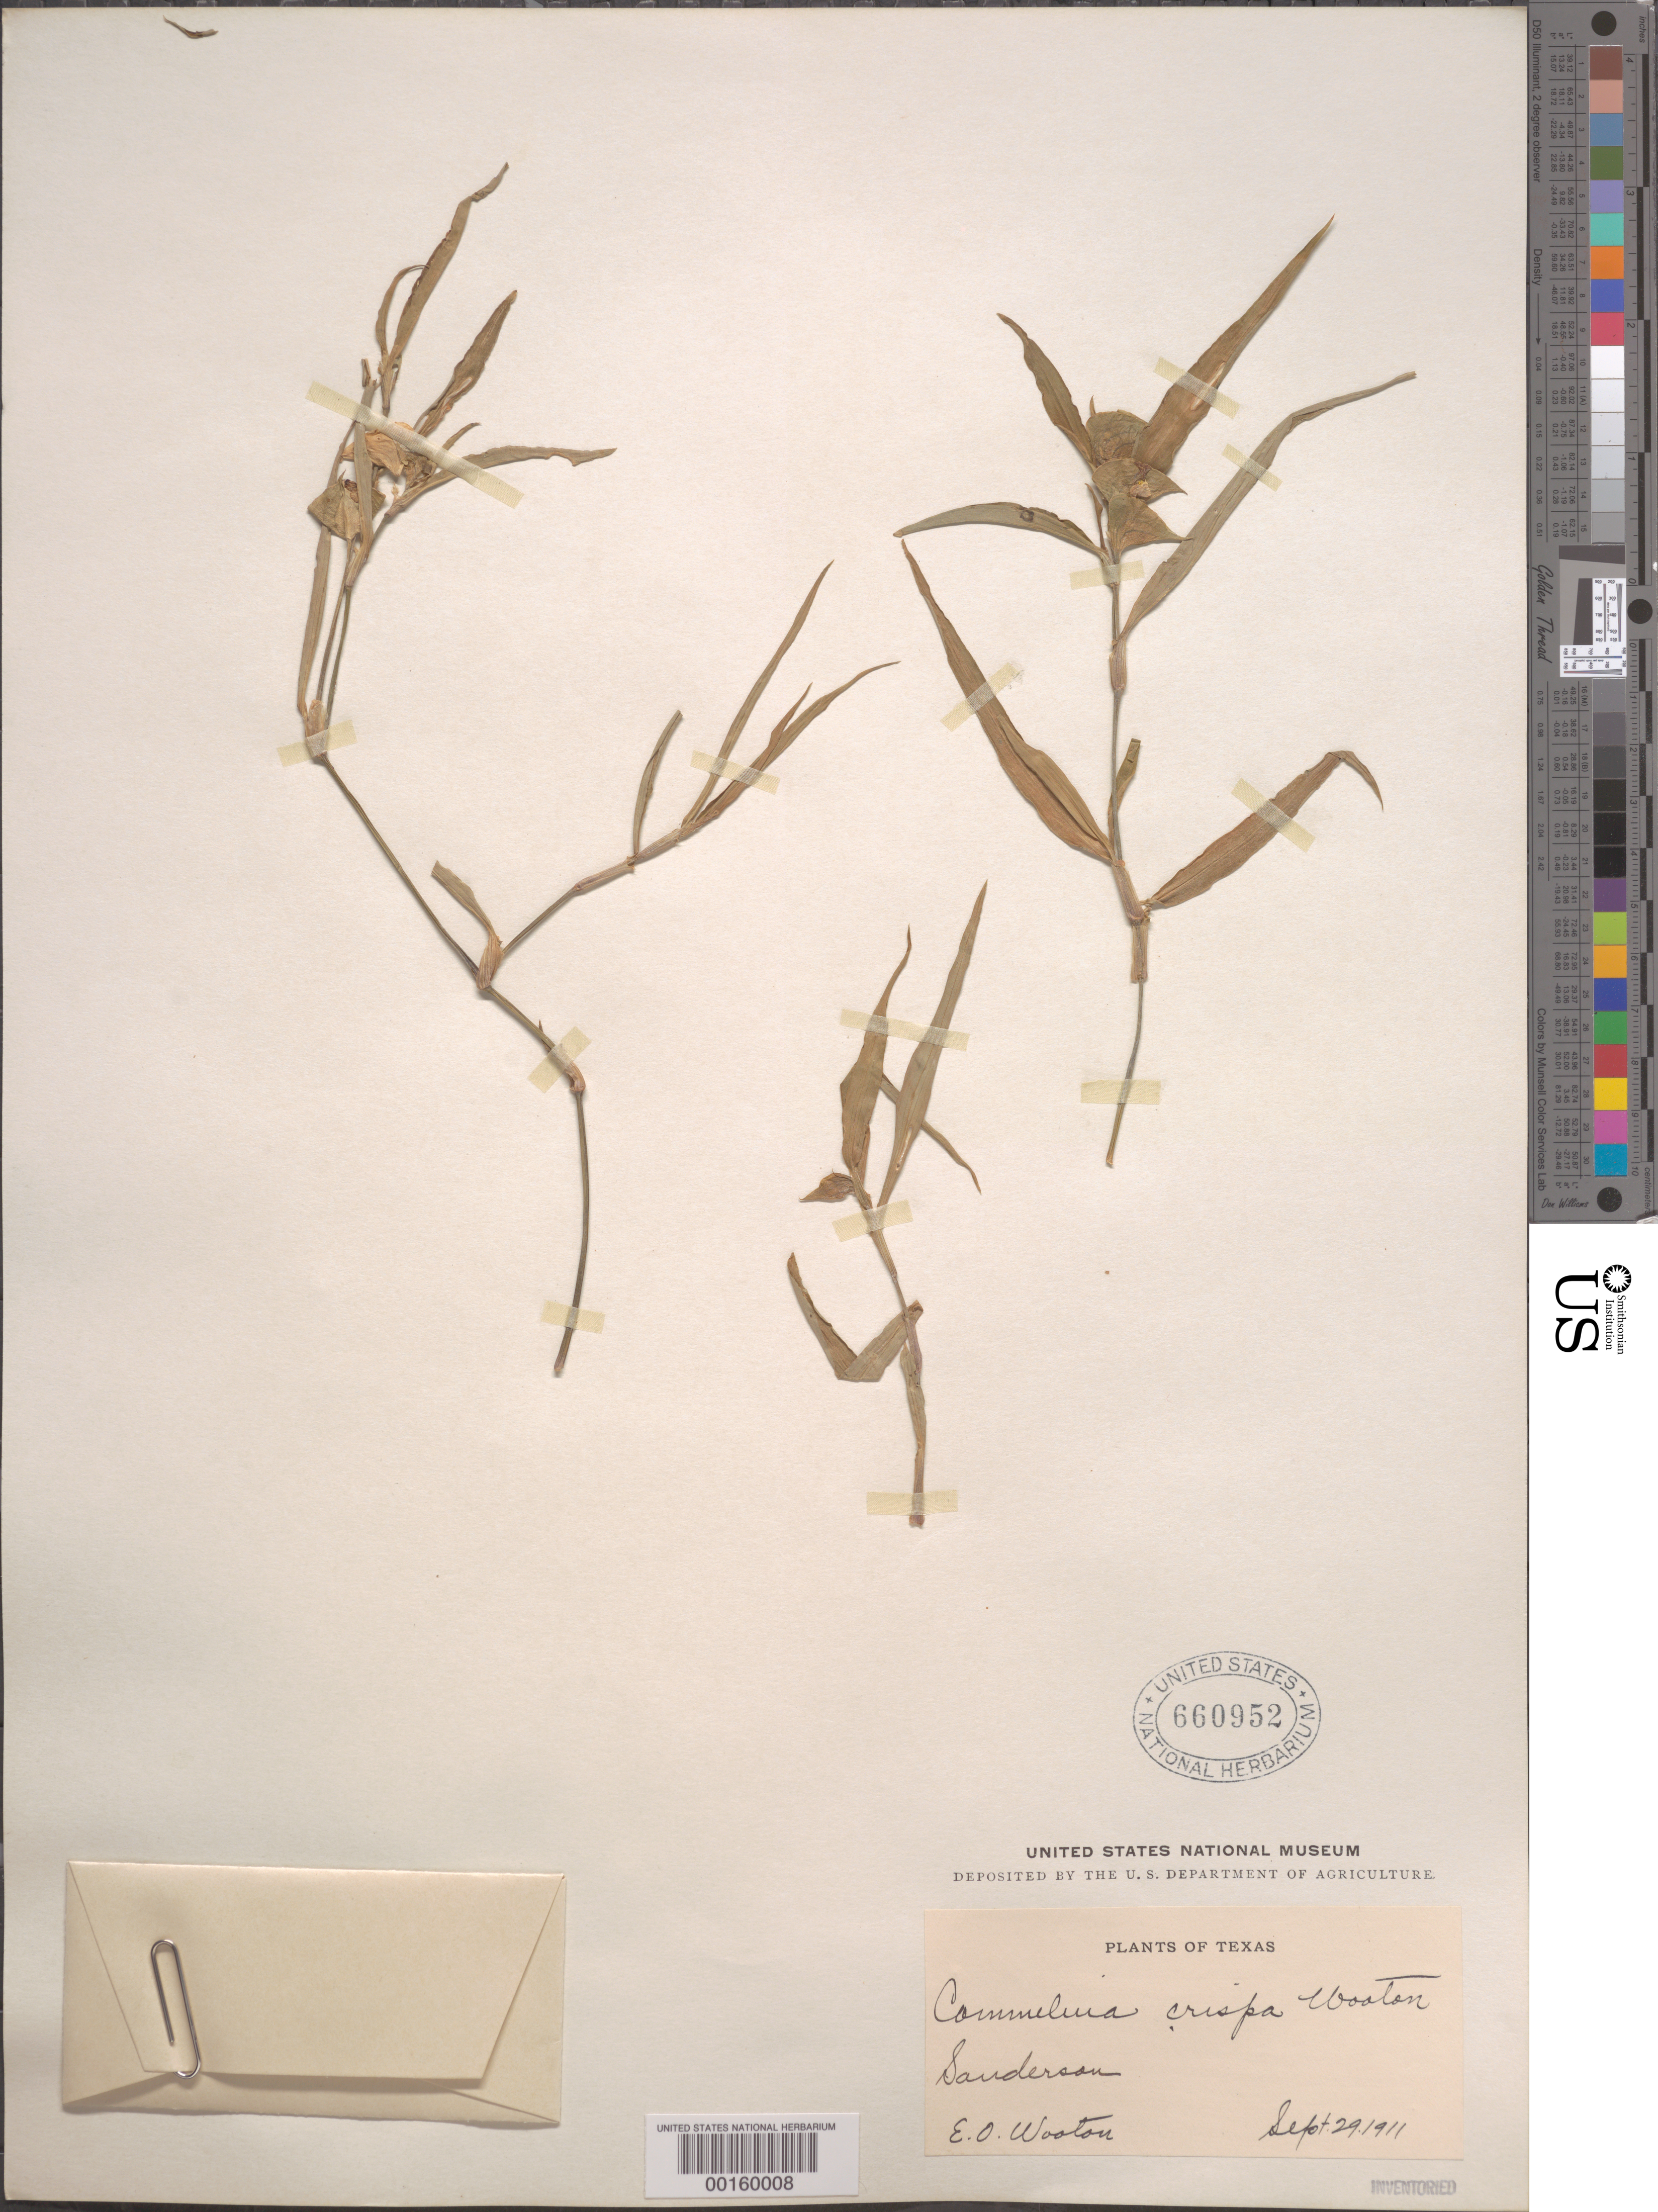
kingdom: Plantae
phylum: Tracheophyta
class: Liliopsida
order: Commelinales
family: Commelinaceae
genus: Commelina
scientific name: Commelina erecta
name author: L.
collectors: E. O. Wooton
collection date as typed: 29 Sep 1911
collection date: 1911-09-29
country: United States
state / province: Texas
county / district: Terrell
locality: Sanderson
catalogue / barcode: US 660952